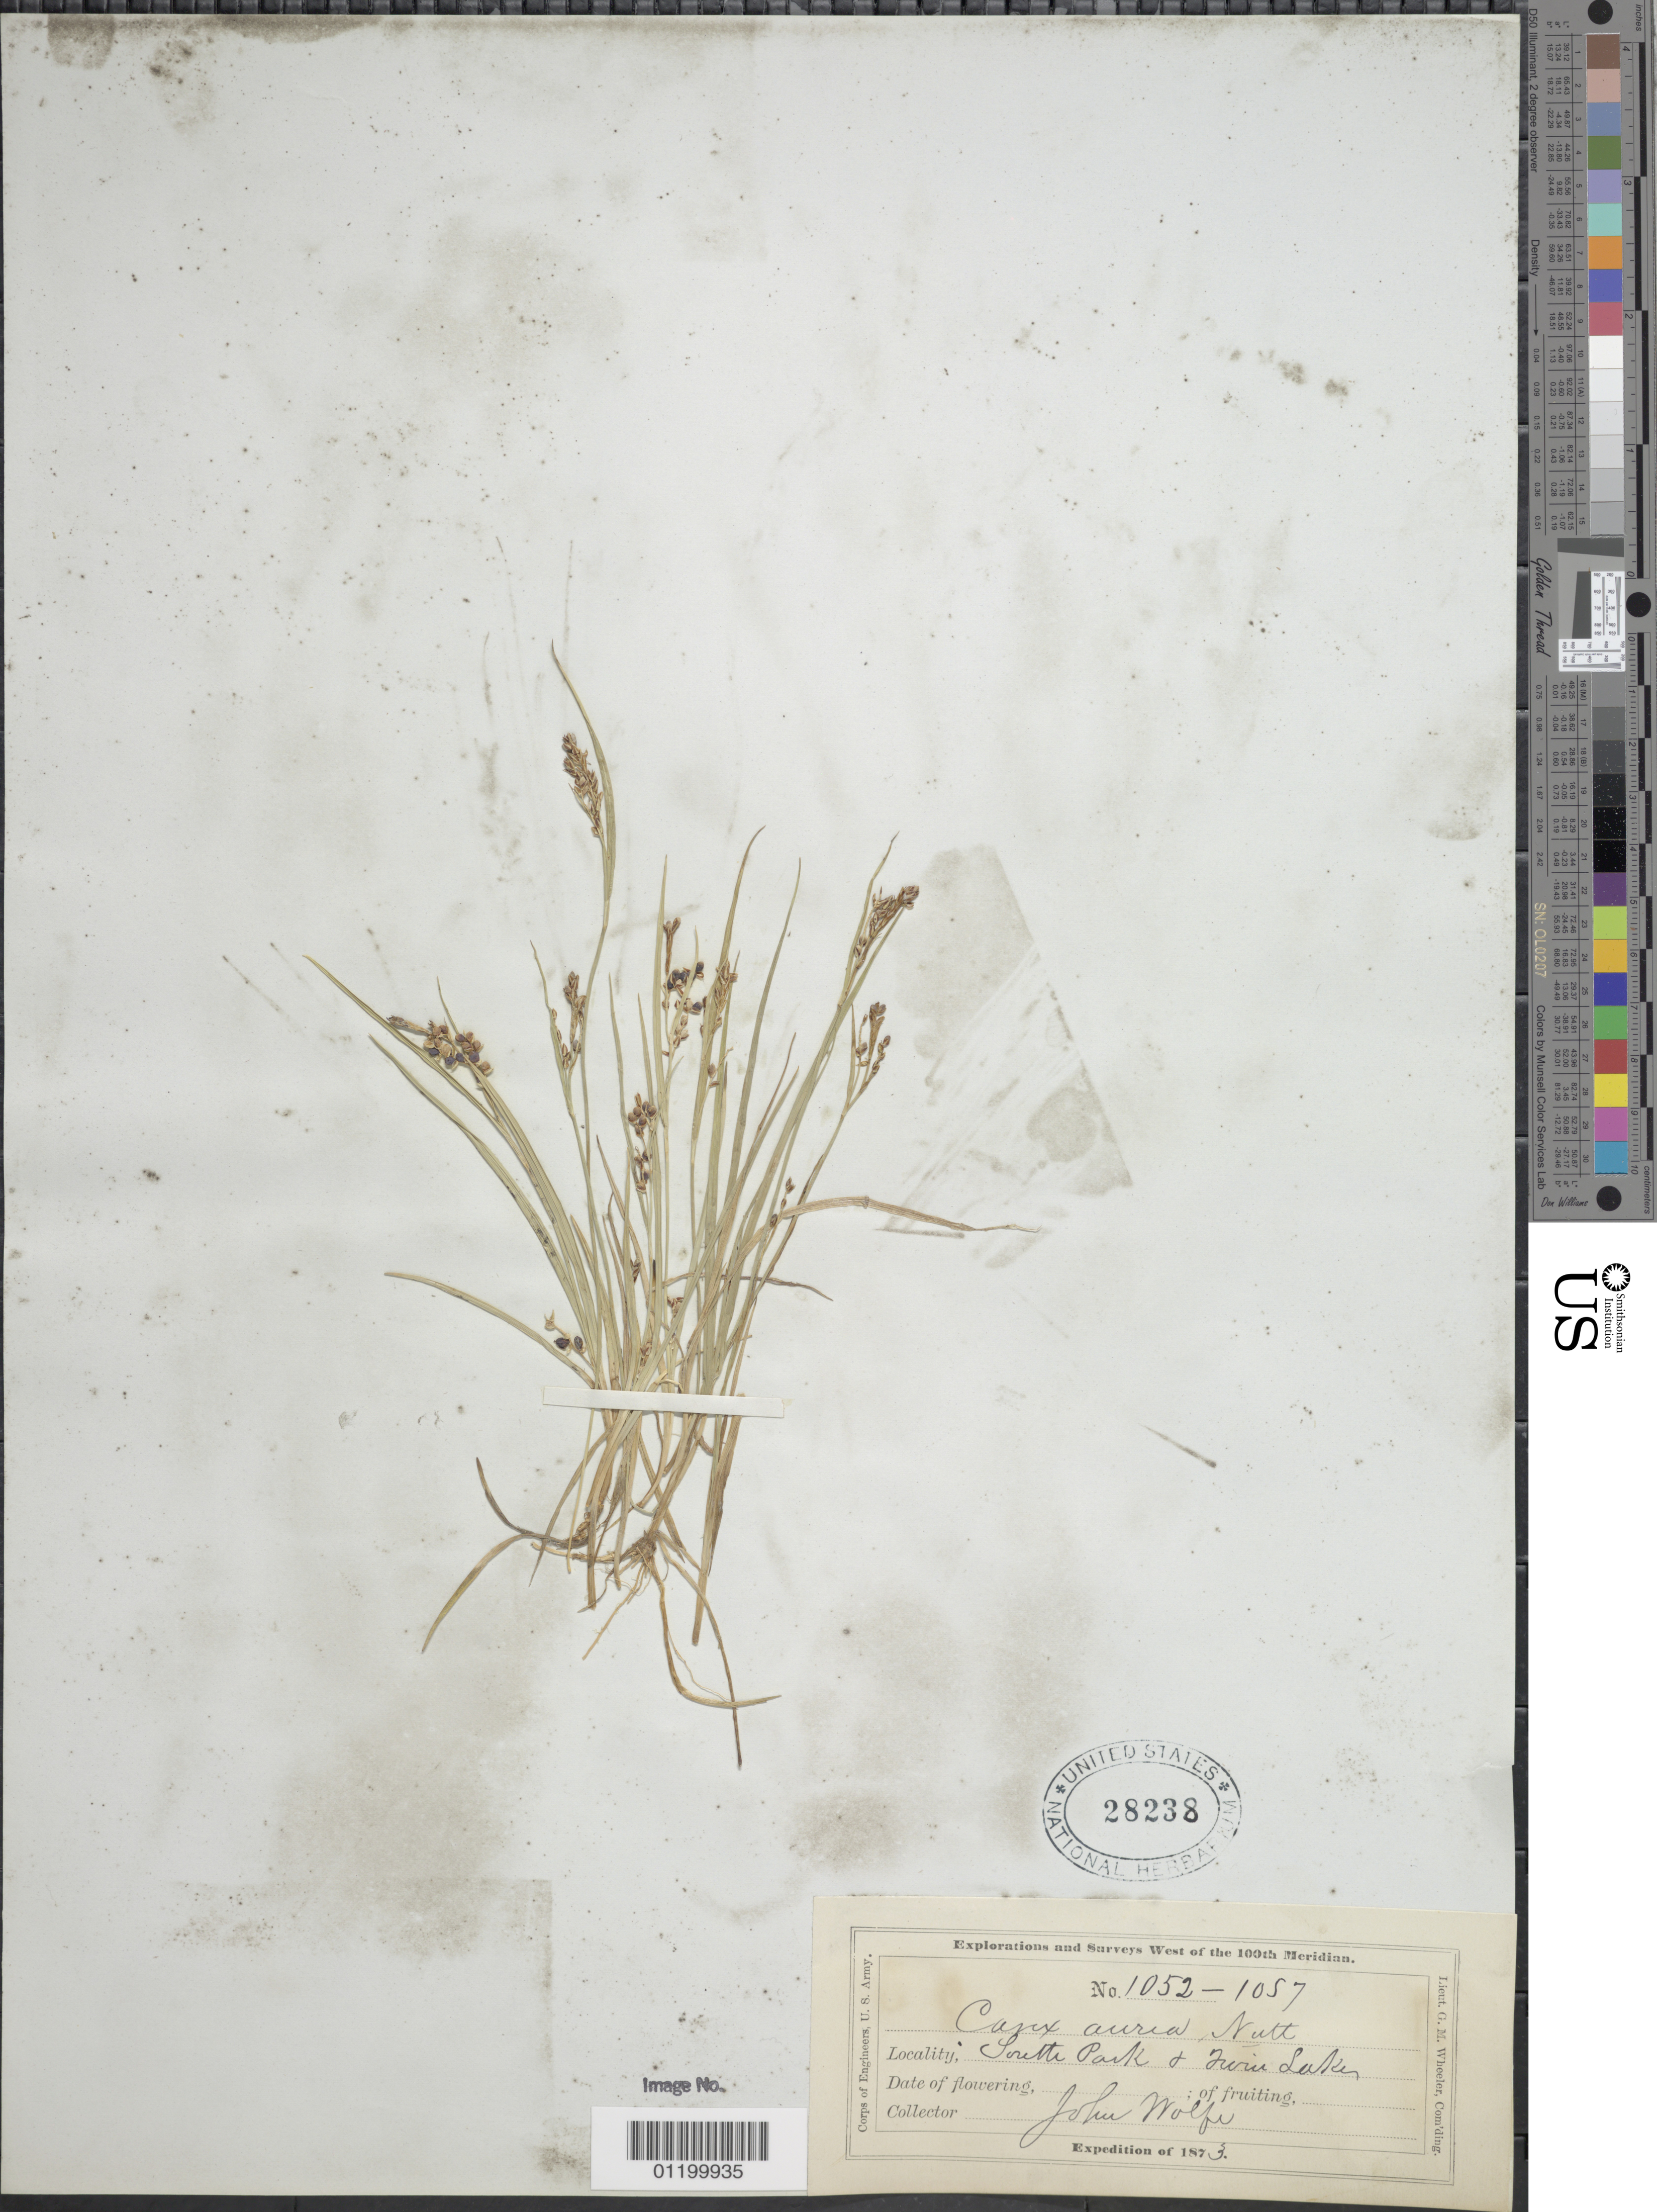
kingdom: Plantae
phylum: Tracheophyta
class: Liliopsida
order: Poales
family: Cyperaceae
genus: Carex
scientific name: Carex aurea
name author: Nutt.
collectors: J. Wolf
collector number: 1052-1057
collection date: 1873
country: United States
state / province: Colorado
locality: South Park+Twin Lakes.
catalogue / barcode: US 28238